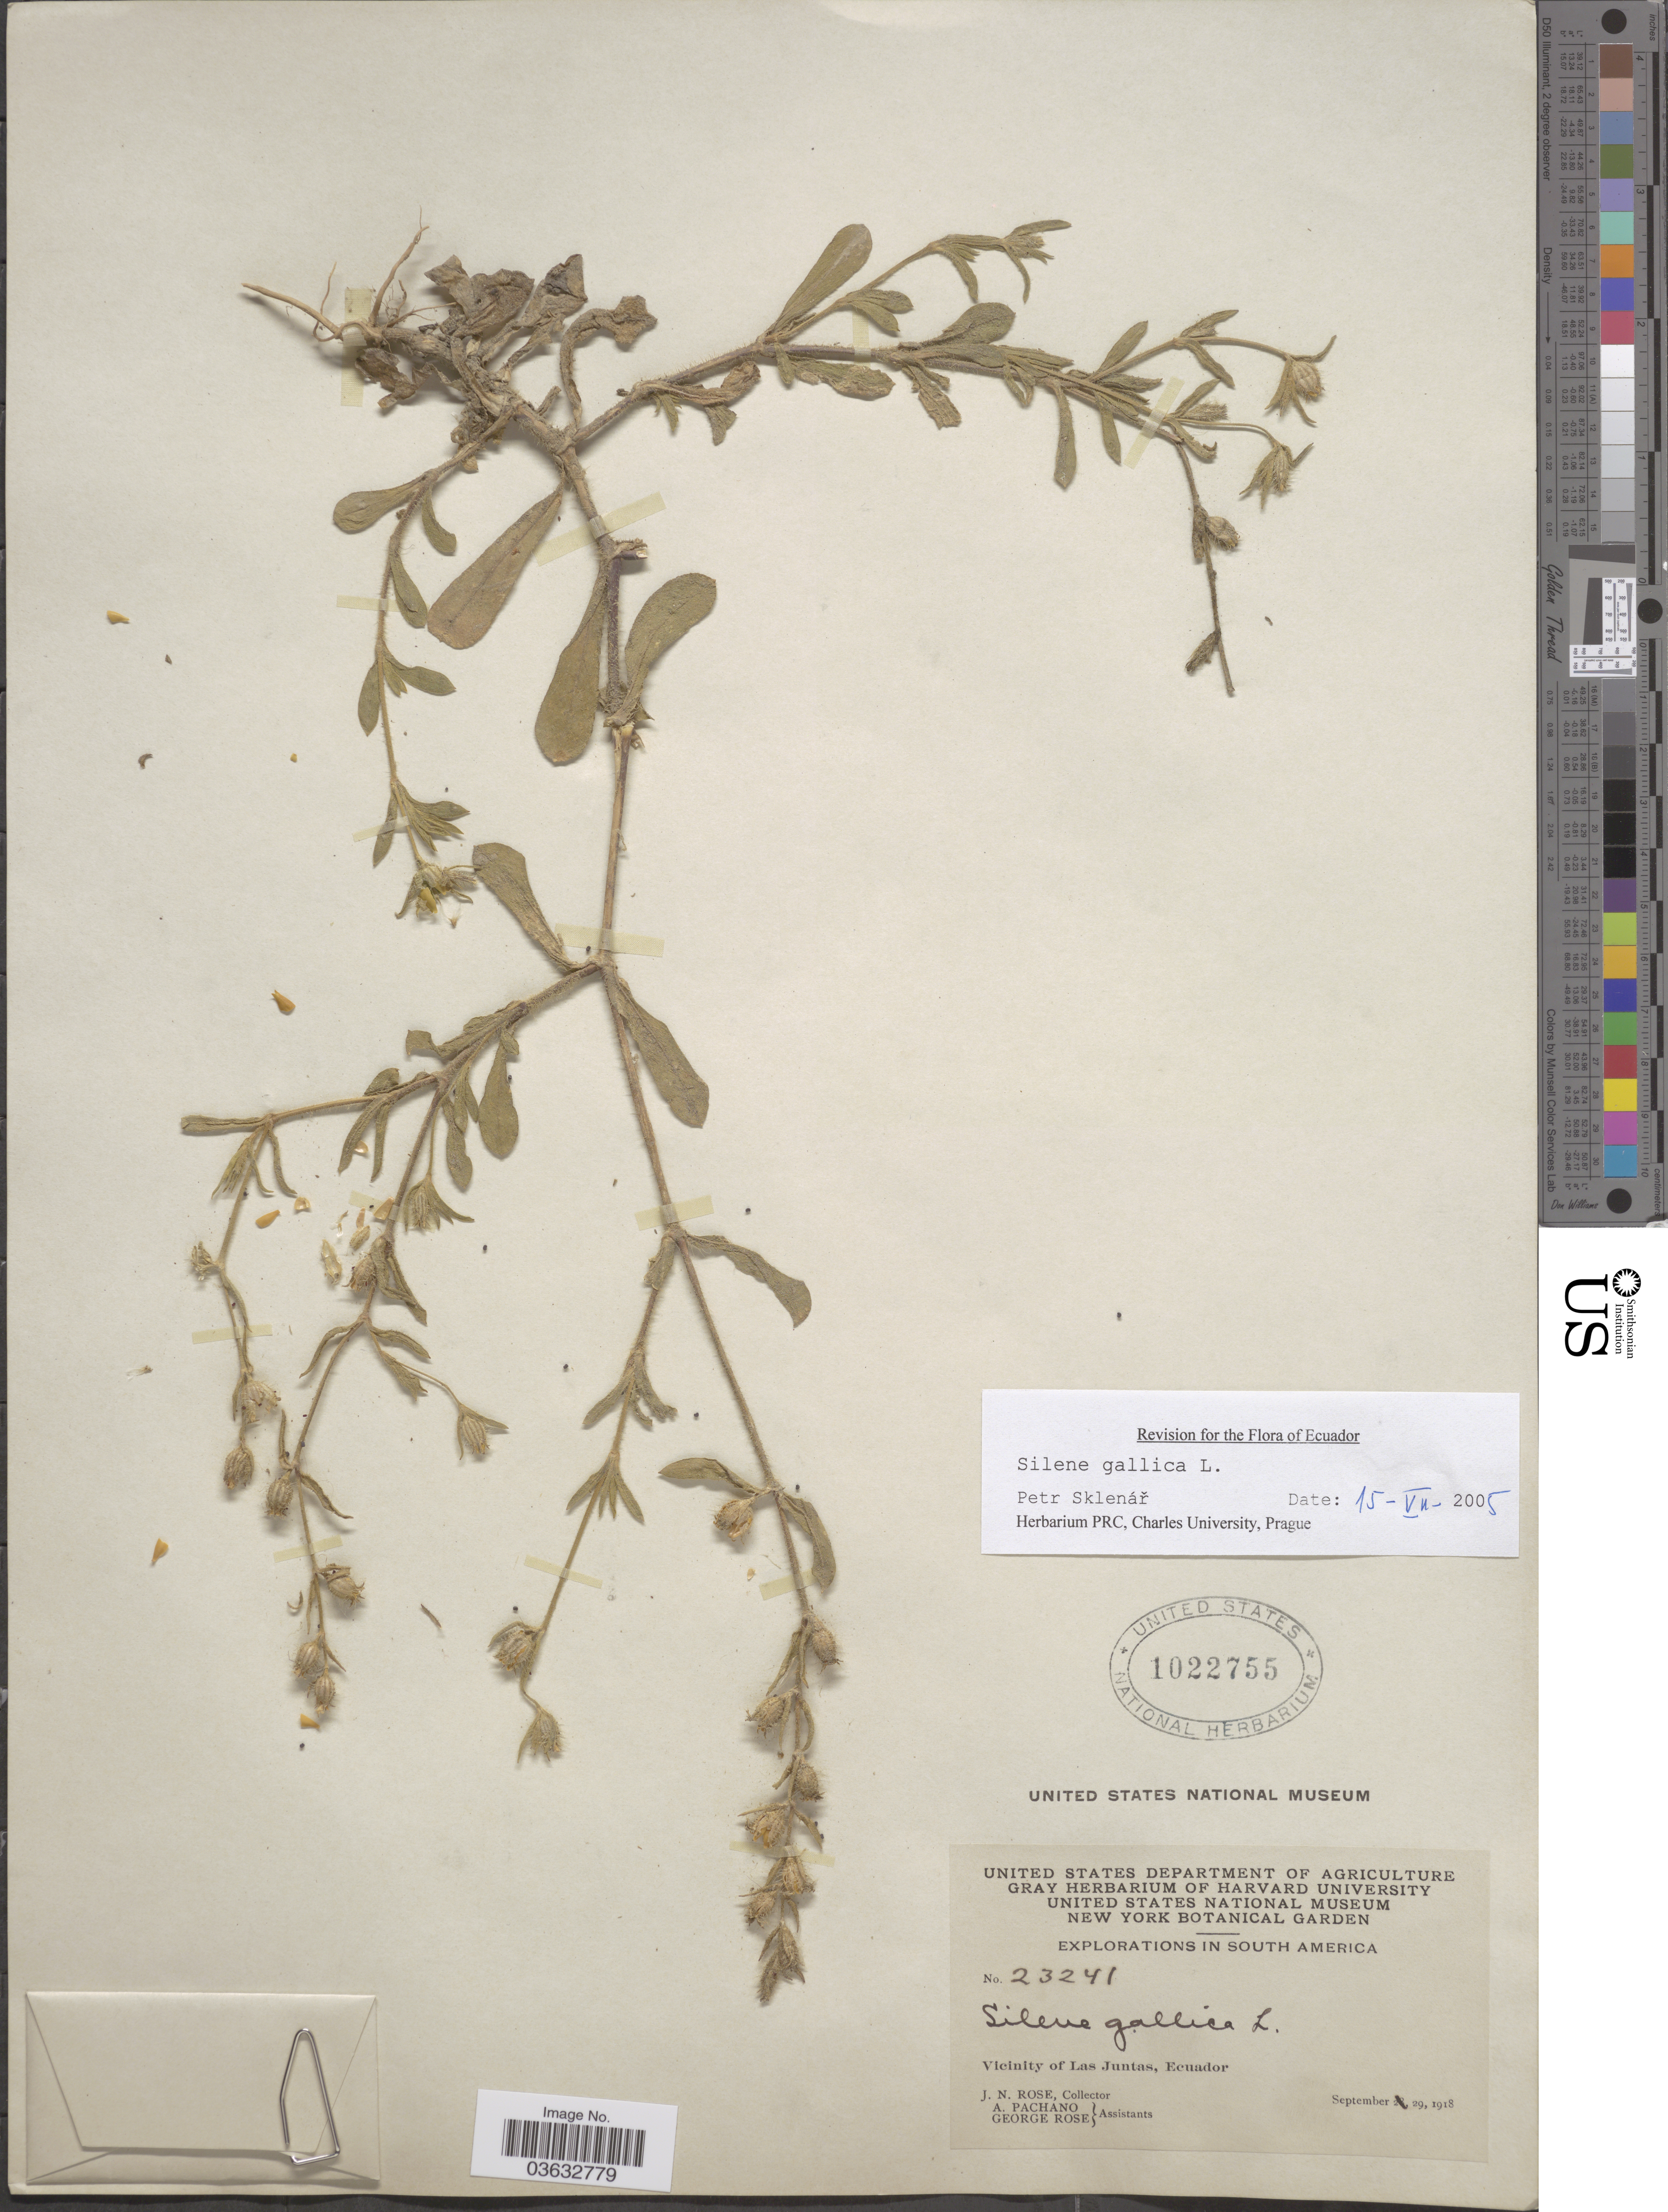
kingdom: Plantae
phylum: Tracheophyta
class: Magnoliopsida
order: Caryophyllales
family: Caryophyllaceae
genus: Silene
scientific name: Silene gallica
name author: L.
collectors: J. N. Rose, A. Pachano & G. Rose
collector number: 23241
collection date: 1918-09-29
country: Ecuador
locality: Vicinity of Las Juntas.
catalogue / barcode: US 1022755